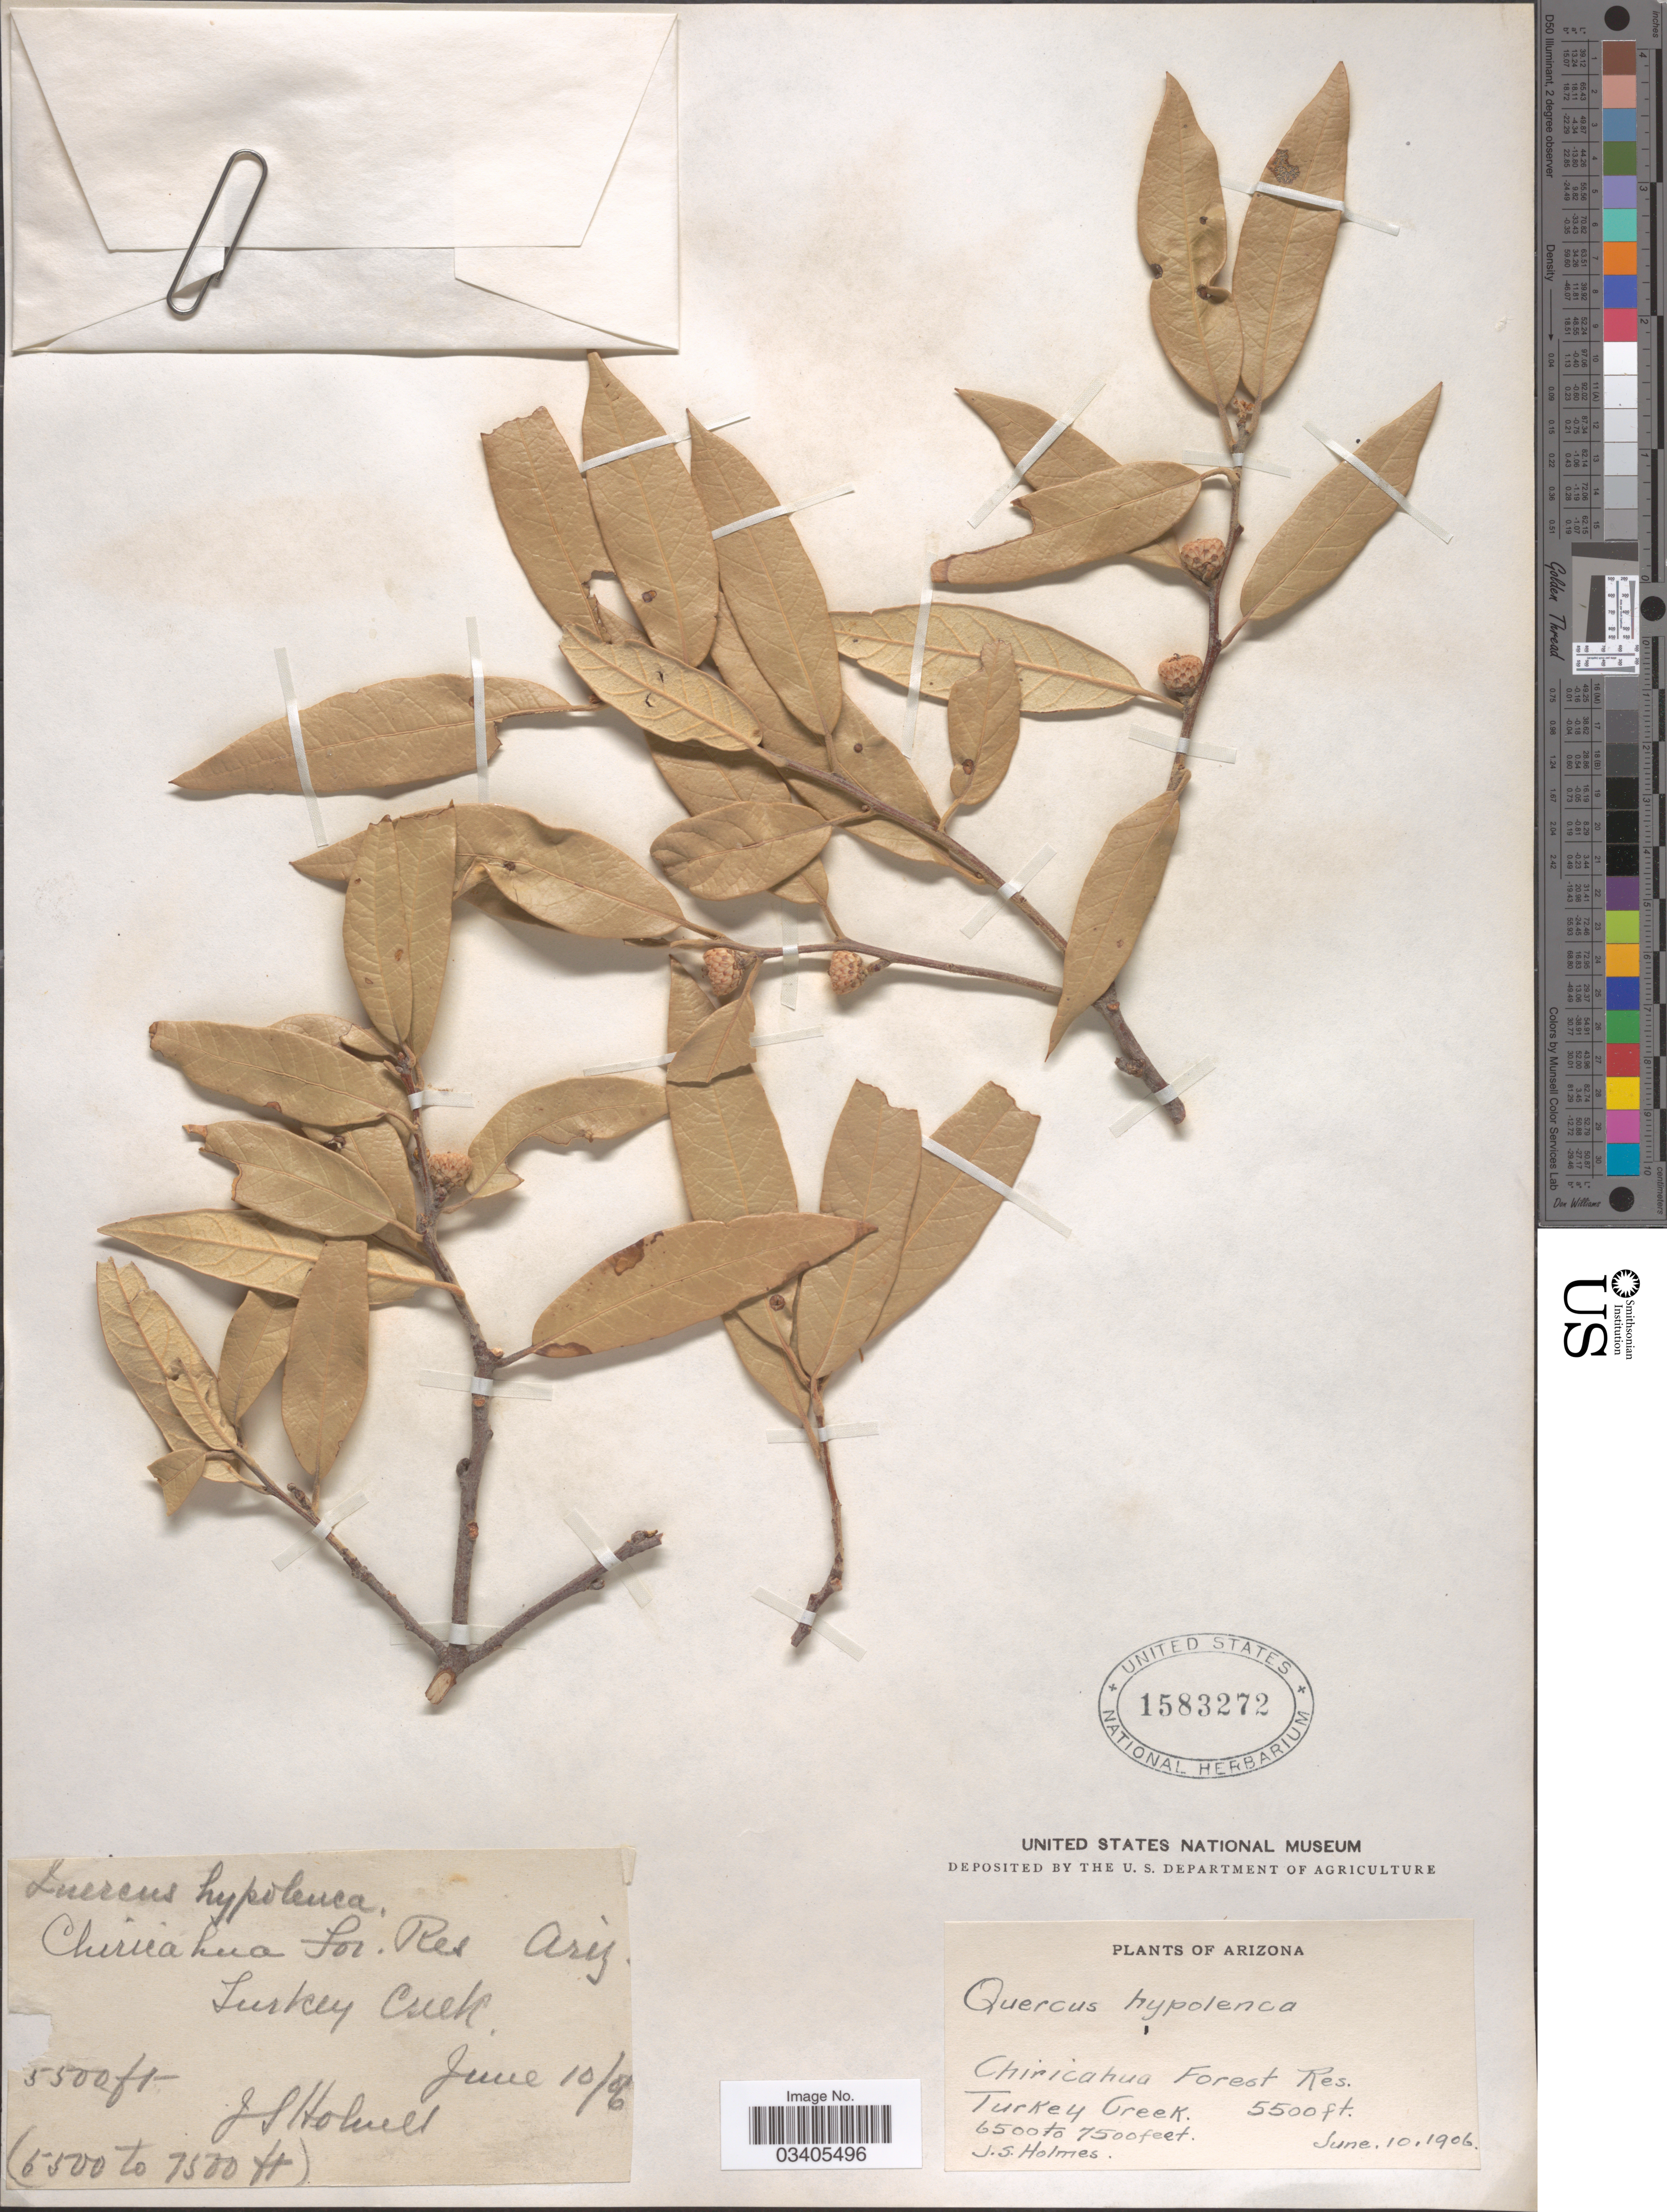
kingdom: Plantae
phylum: Tracheophyta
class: Magnoliopsida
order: Fagales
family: Fagaceae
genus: Quercus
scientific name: Quercus hypoleucoides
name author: A. Camus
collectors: J. Holmes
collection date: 1906-06-10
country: United States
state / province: Arizona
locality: Chiricahua Forest Res. Turkey Creek.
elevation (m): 1676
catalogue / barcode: US 1583272